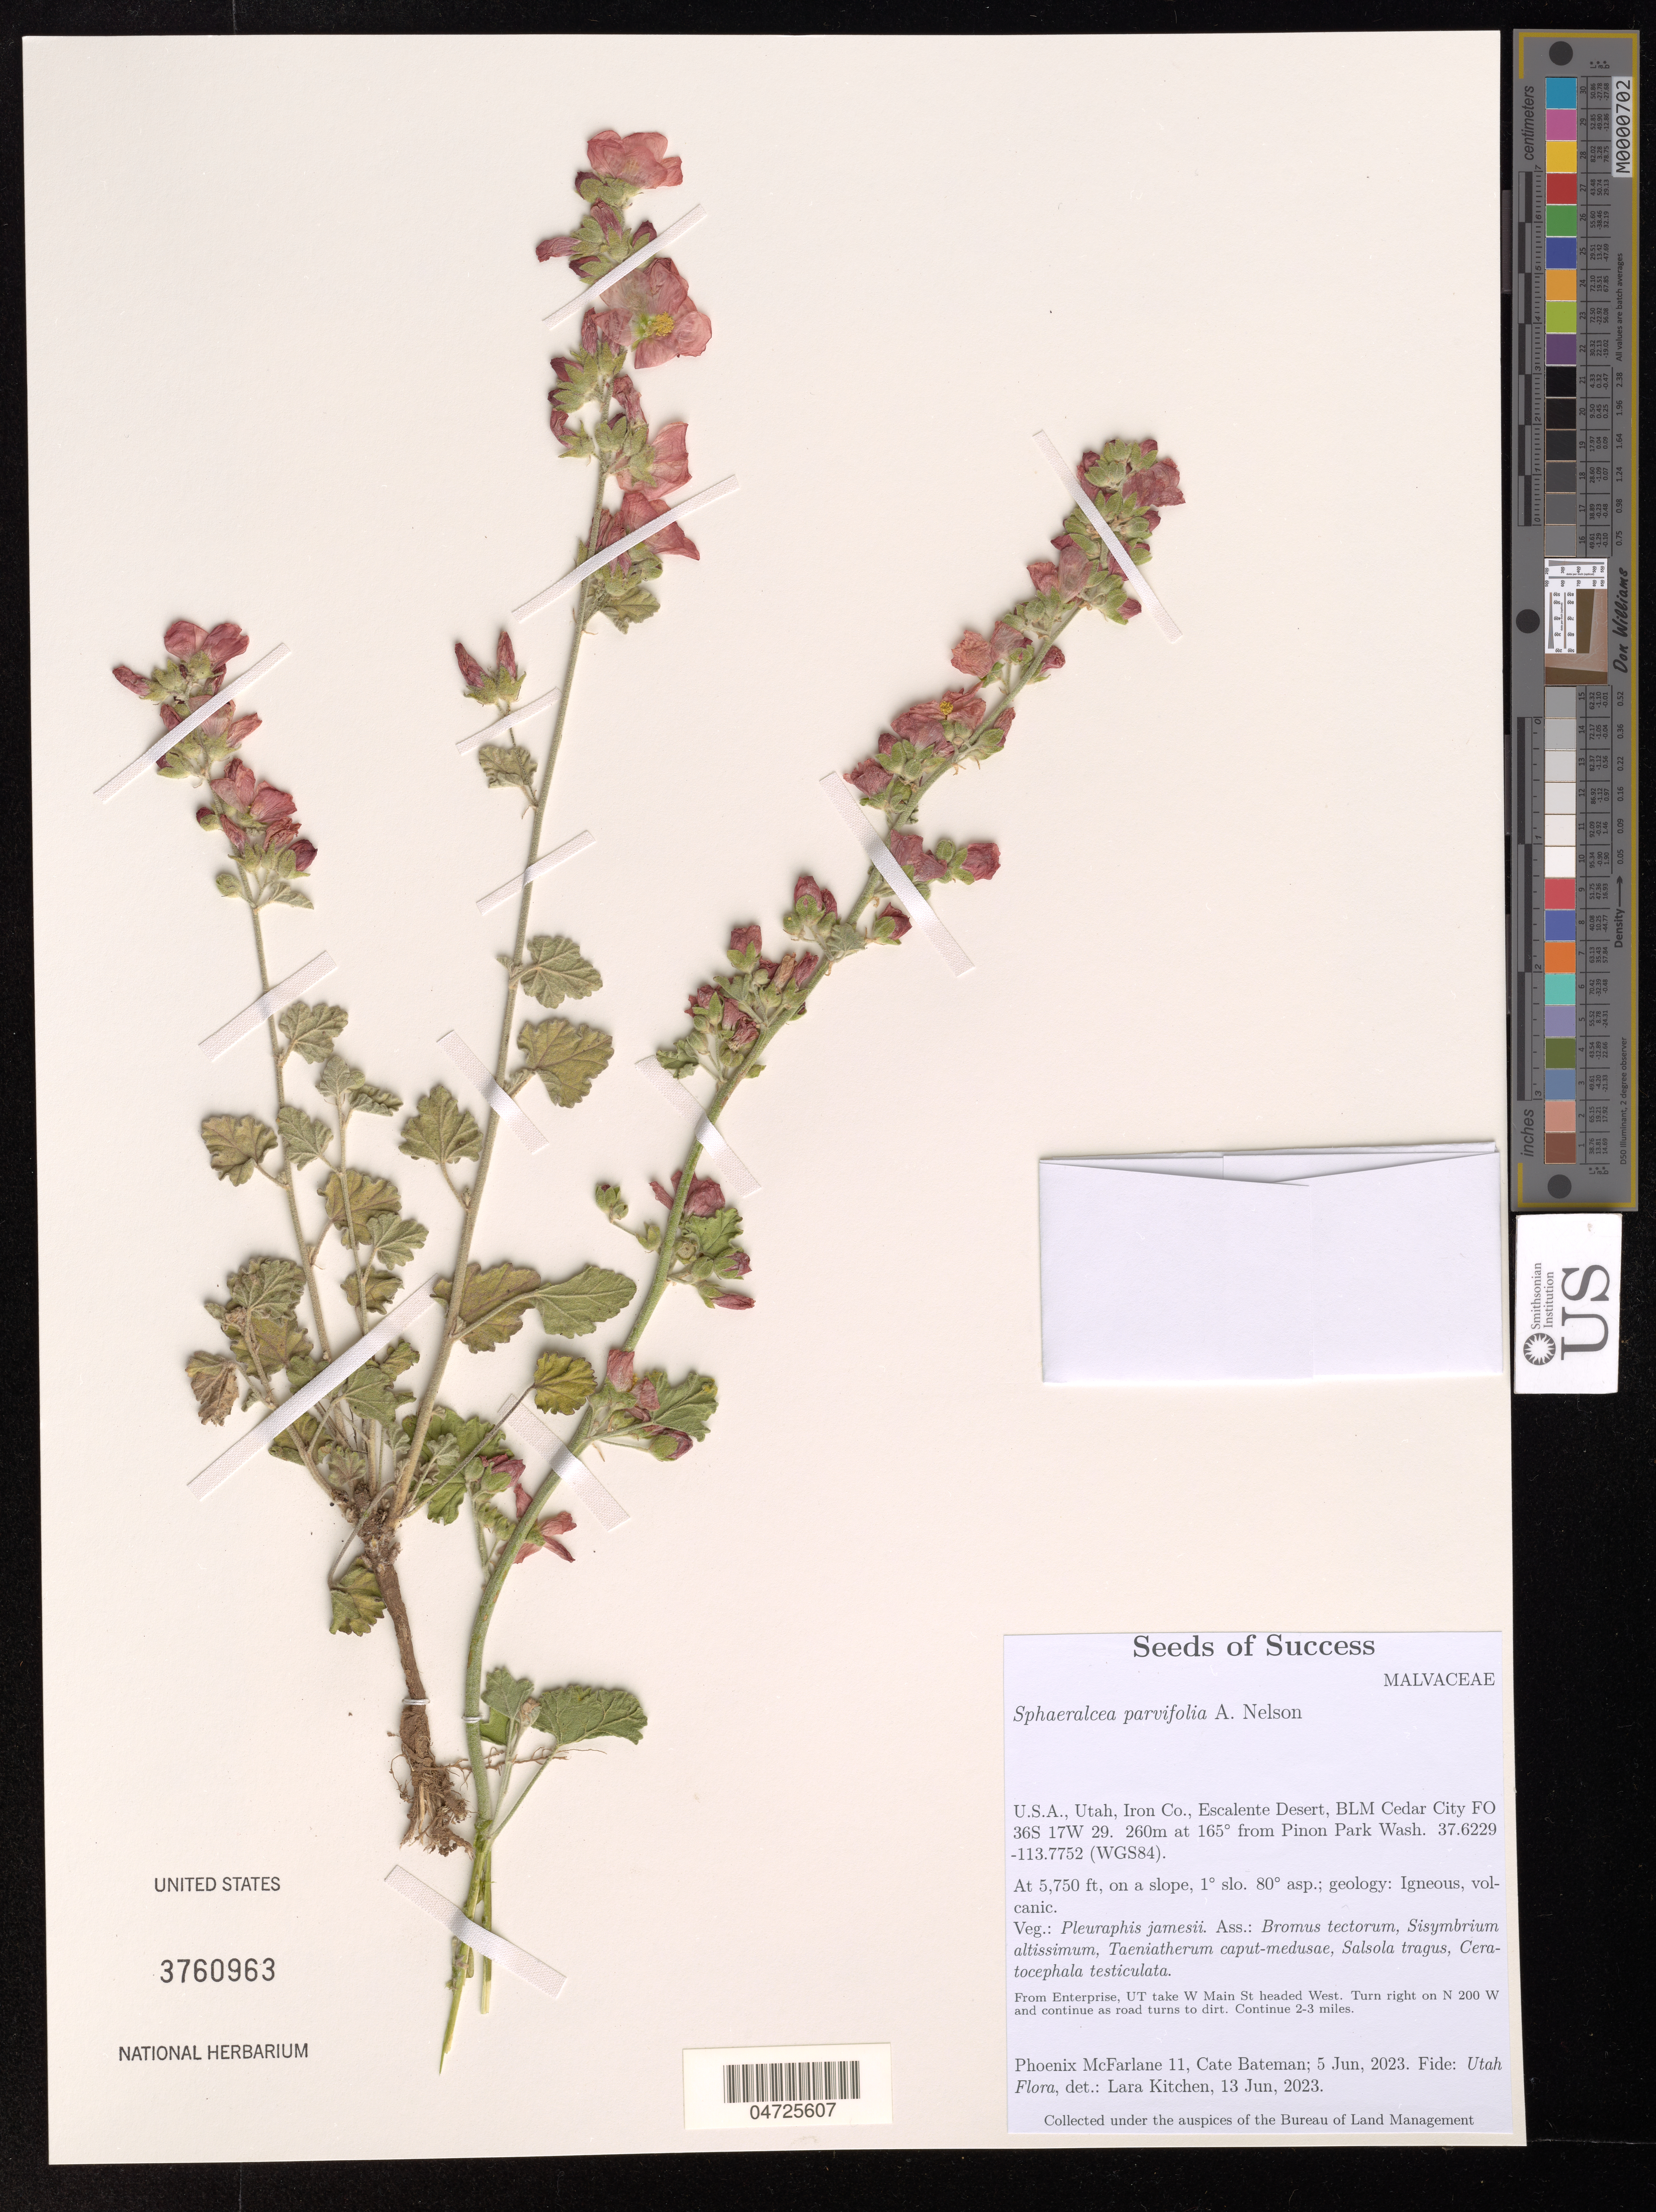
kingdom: Plantae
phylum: Tracheophyta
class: Magnoliopsida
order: Malvales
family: Malvaceae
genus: Sphaeralcea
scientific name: Sphaeralcea parvifolia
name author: A. Nelson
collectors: P. McFarlane & C. Bateman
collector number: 11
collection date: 2023-06-05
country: United States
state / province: Utah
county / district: Iron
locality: Iron Co., Escalente Desert, BLM Cedar City FO 36S 17W 29. At 165° from Pinon Park Wash. 37.6229 -113.7752 (WGS84). From Enterprise, UT take W Main St headed West. Turn right on N 200 W and continue as road turns to dirt. Continue 2-3 miles.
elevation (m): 1753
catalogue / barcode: US 3760963